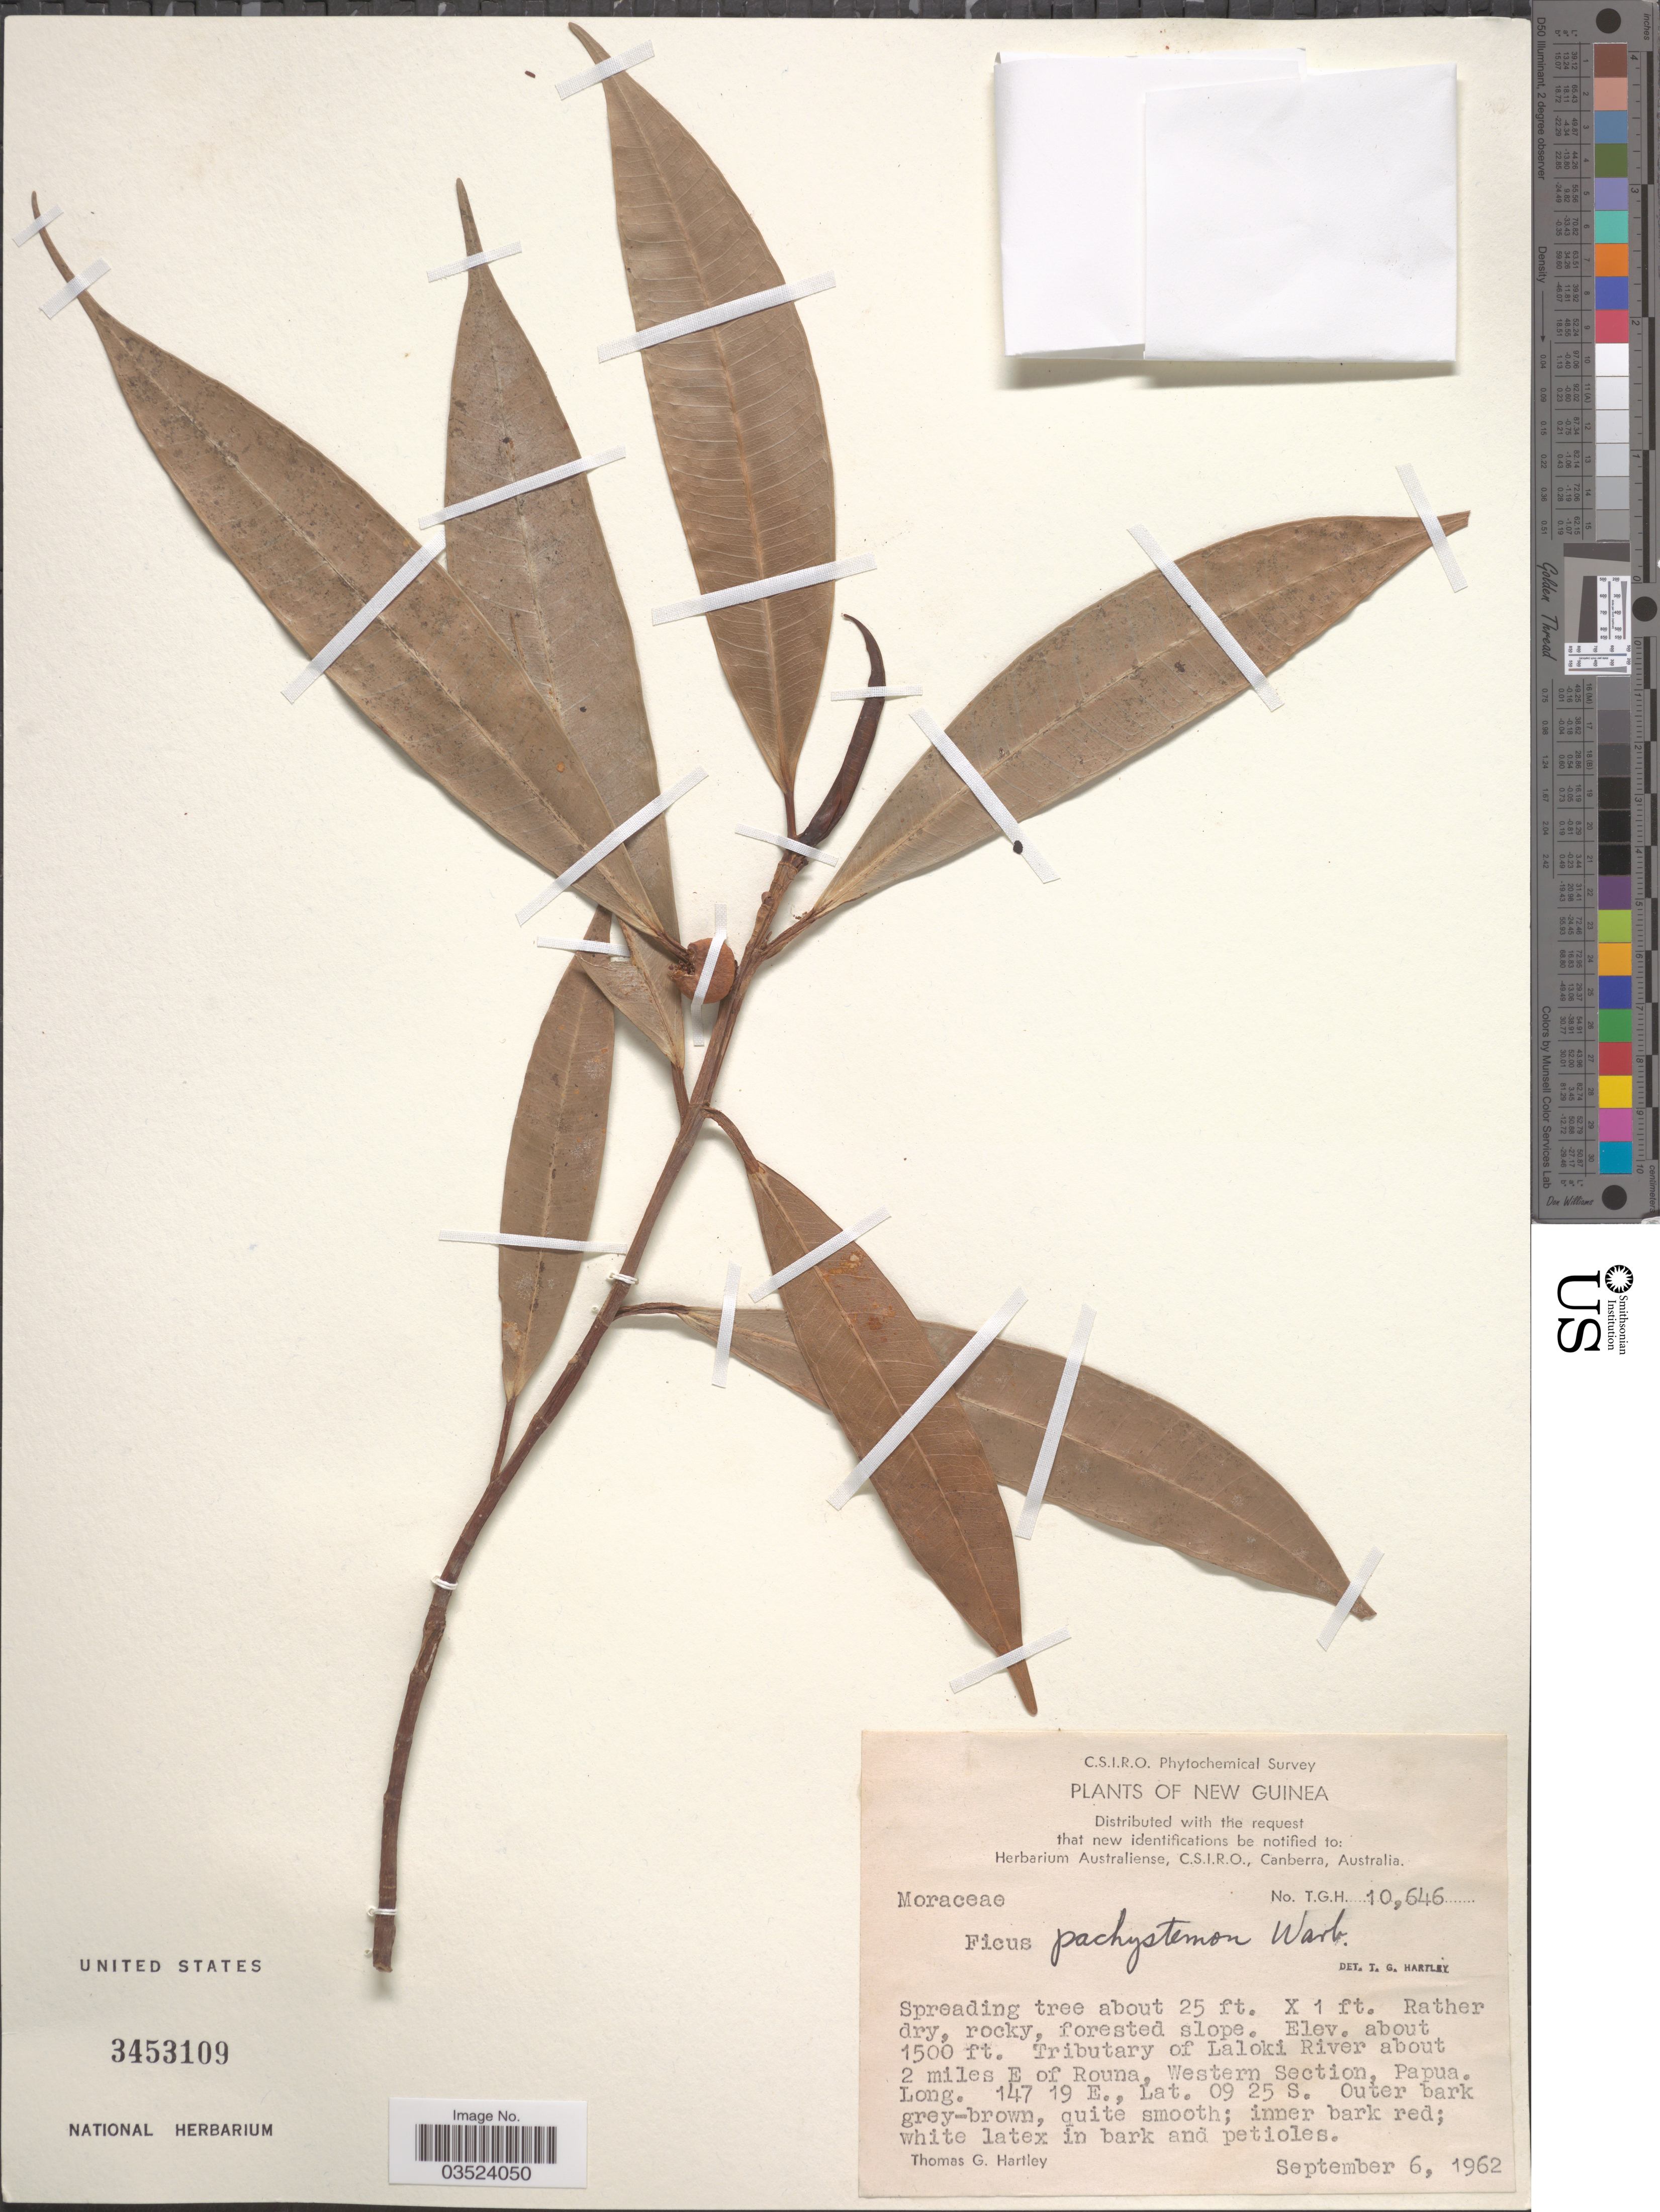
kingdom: Plantae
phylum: Tracheophyta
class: Magnoliopsida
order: Rosales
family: Moraceae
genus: Ficus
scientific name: Ficus pachystemon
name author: Warb.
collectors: T. G. Hartley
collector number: TGH10646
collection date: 1962-09-06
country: Papua New Guinea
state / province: Western Highlands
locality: New Guinea. Tributary of Laloki River about 2 miles E of Rouna, Western Section, Papua.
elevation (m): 457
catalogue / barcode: US 3453109